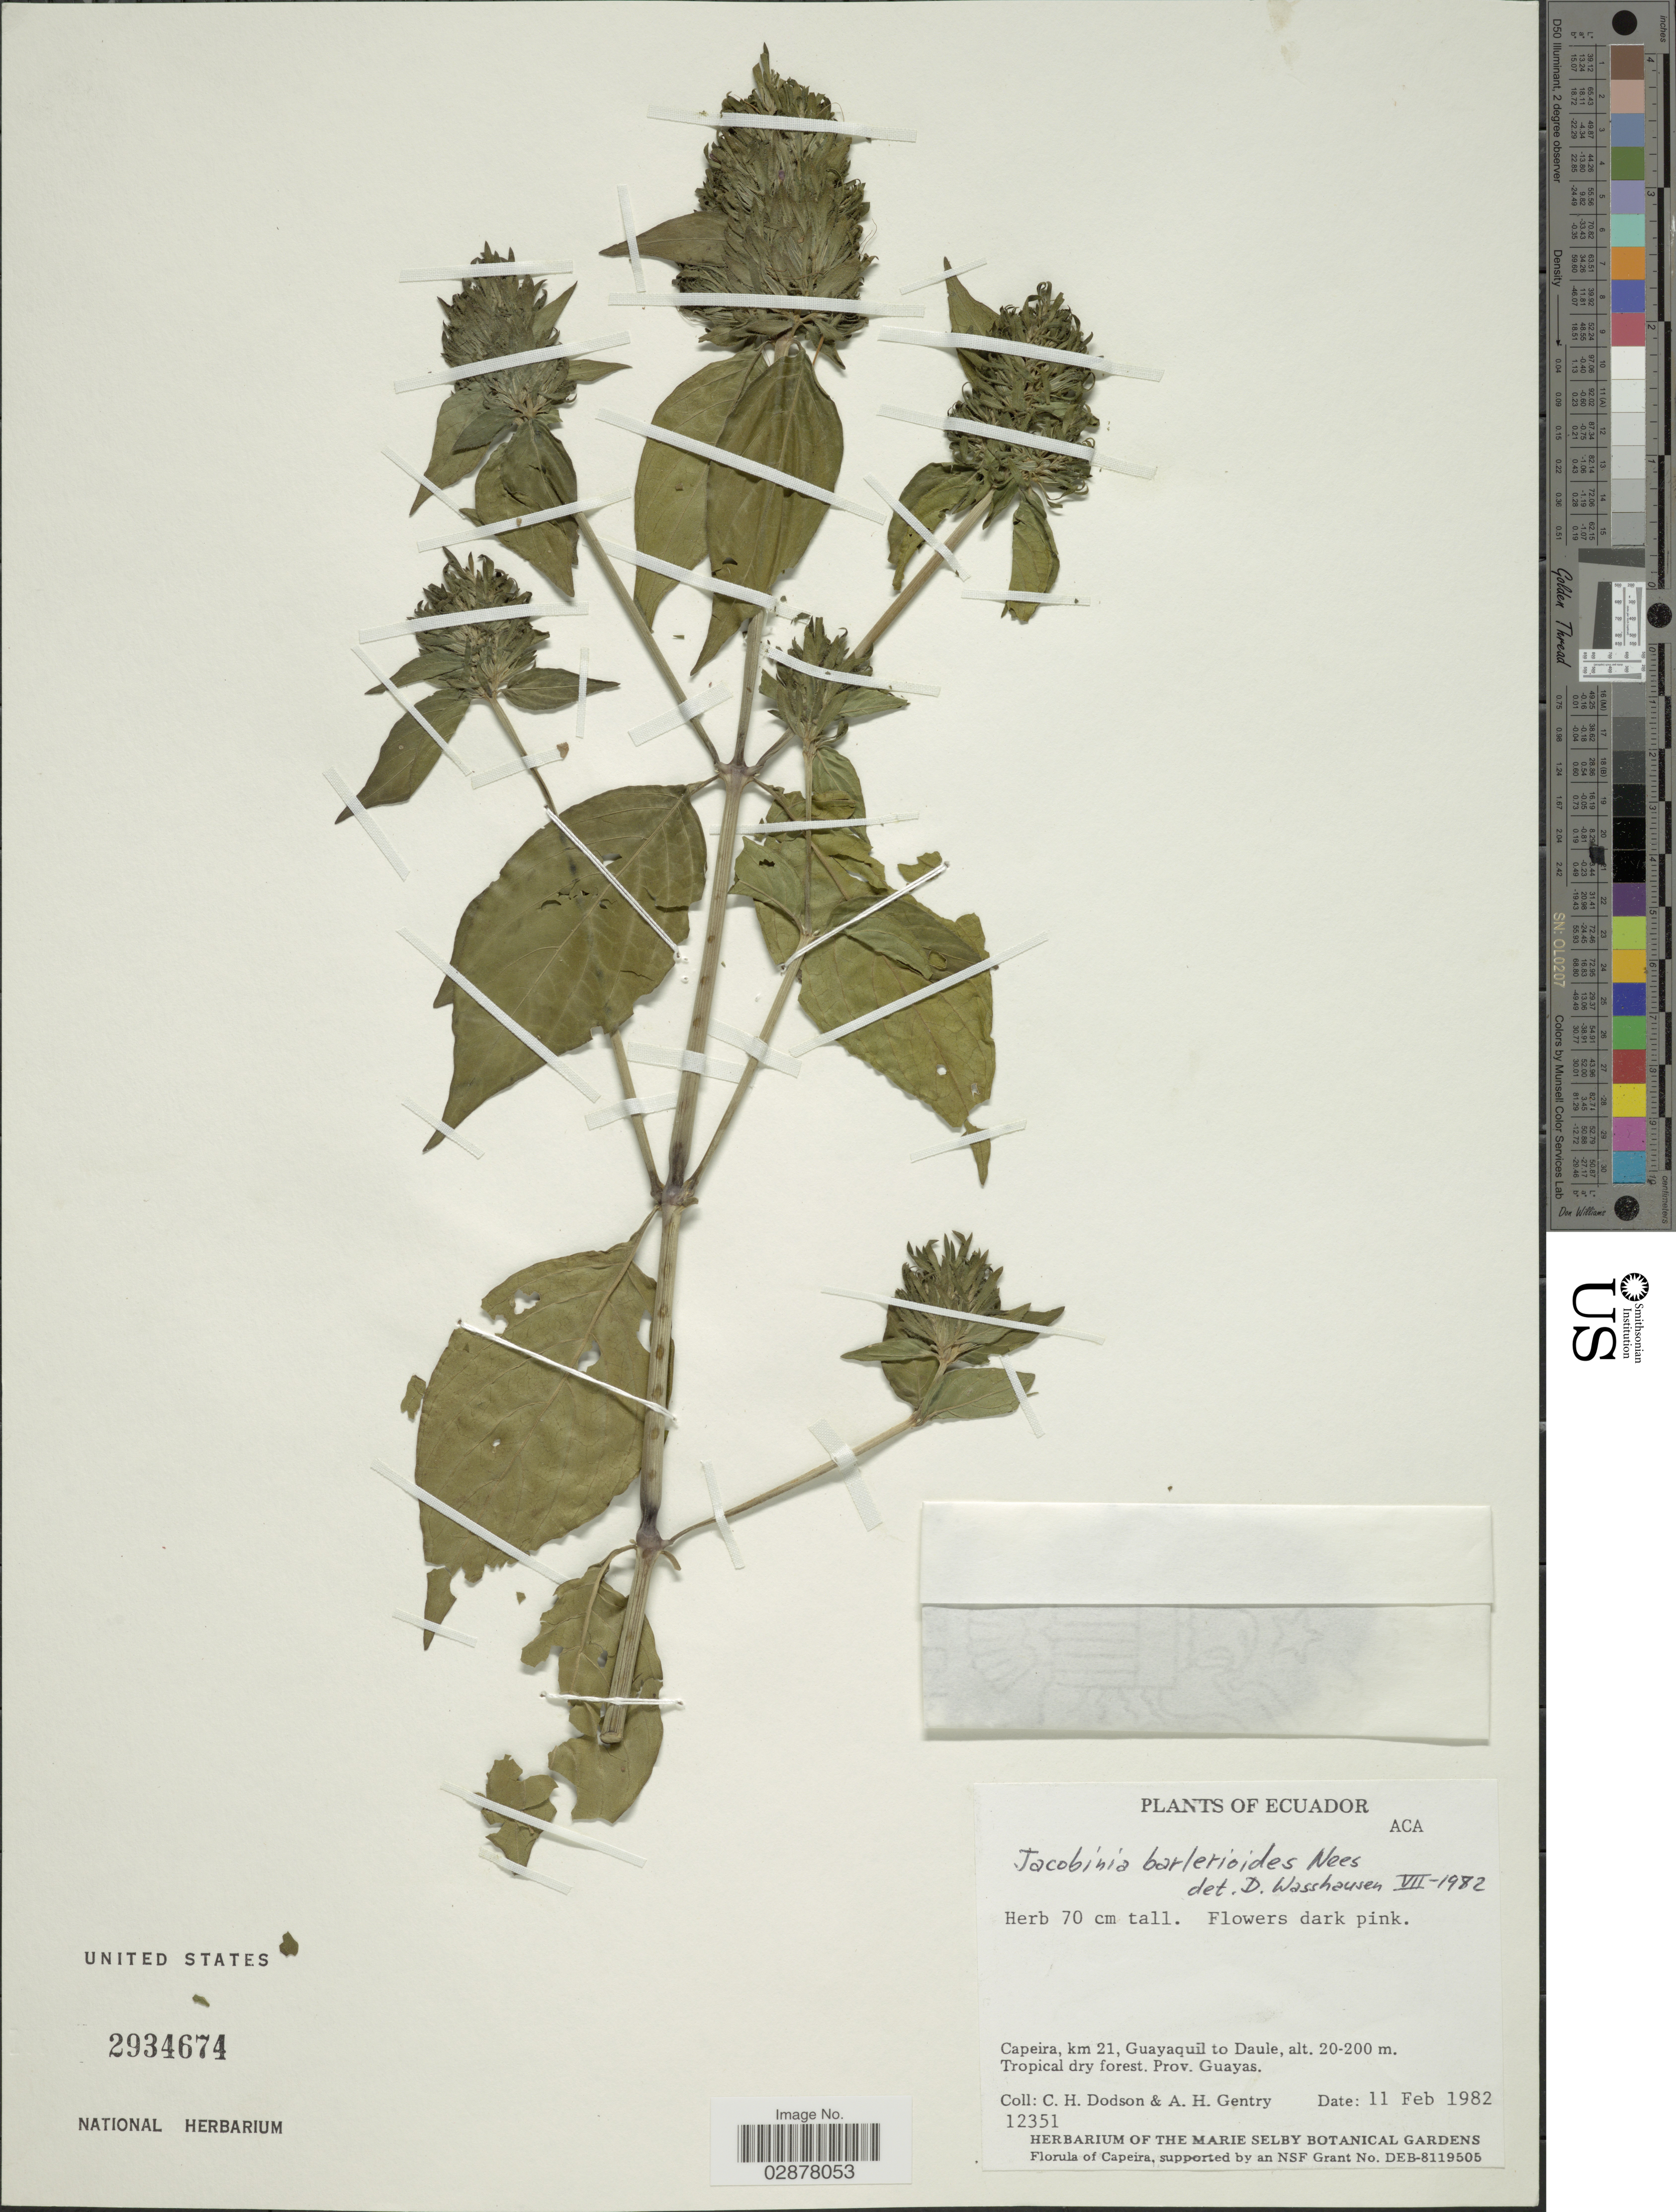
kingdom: Plantae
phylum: Tracheophyta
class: Magnoliopsida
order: Lamiales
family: Acanthaceae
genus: Justicia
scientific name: Justicia carthaginensis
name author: Jacq.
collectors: C. H. Dodson & A. H. Gentry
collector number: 12351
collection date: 1982-02-11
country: Ecuador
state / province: Guayas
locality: Capeira, km 21, Guayaquil to Daule.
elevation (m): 20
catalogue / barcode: US 2934674